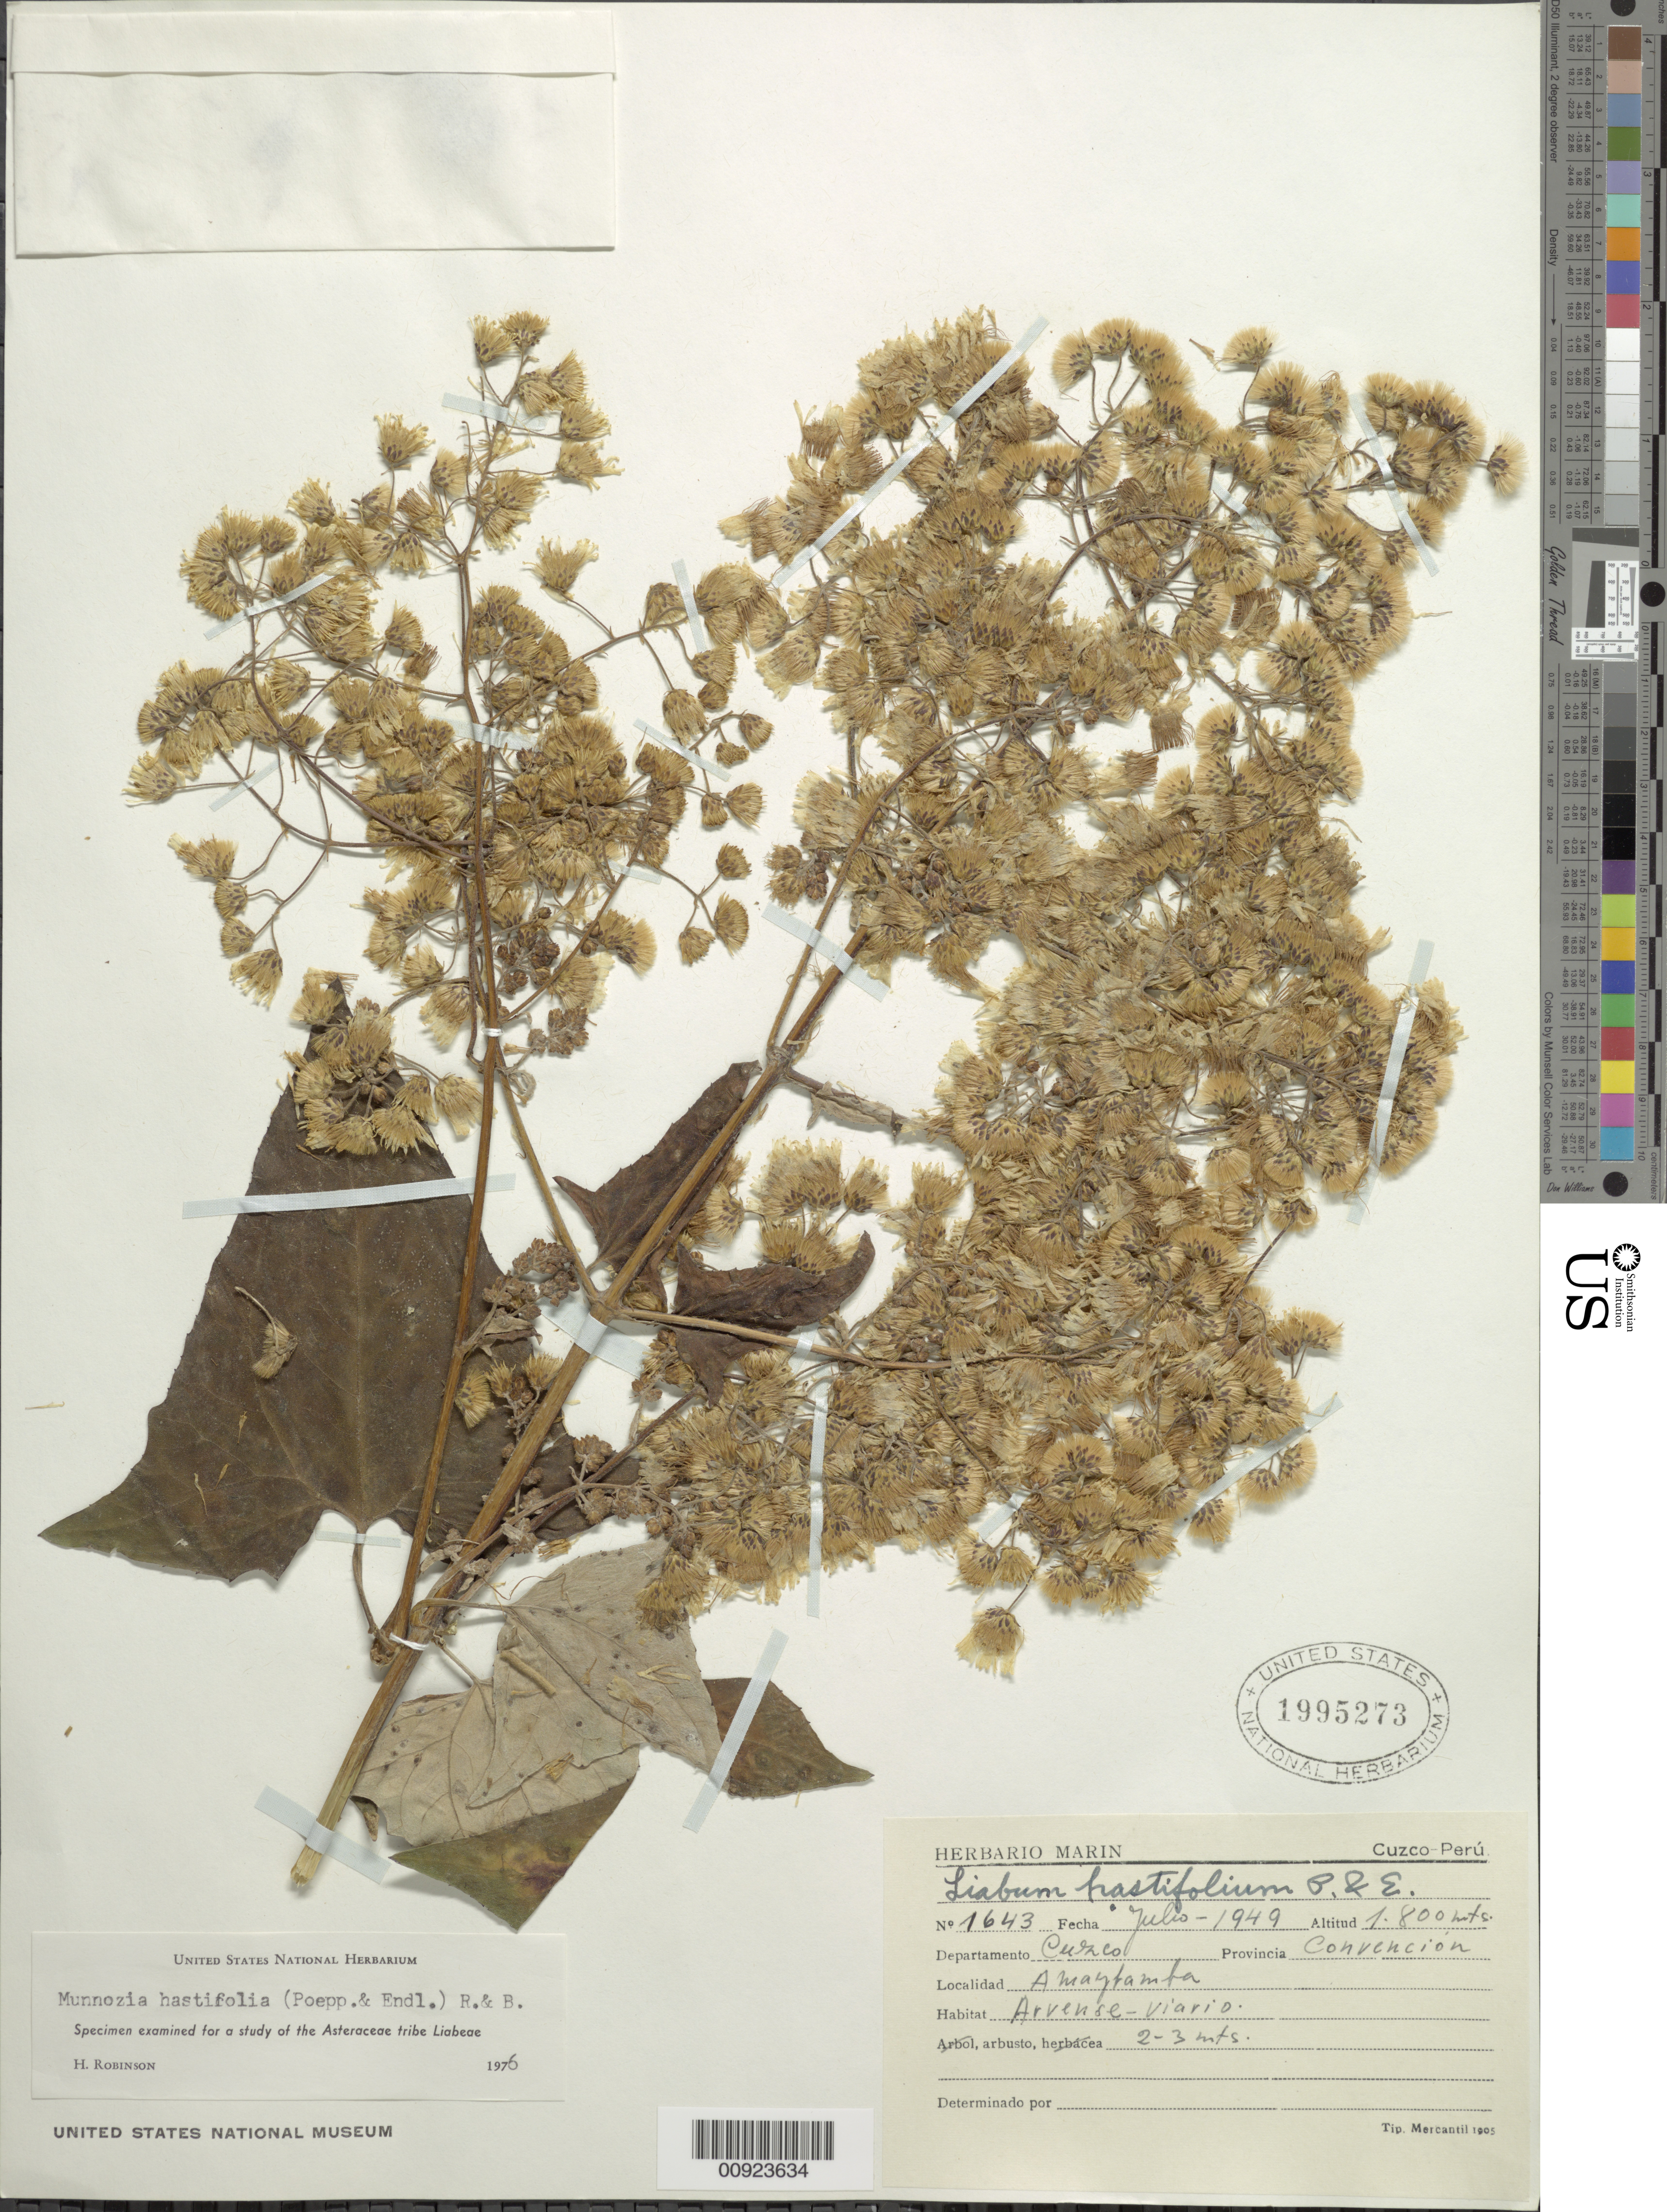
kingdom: Plantae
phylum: Tracheophyta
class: Magnoliopsida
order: Asterales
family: Asteraceae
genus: Munnozia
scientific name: Munnozia hastifolia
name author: (Poepp.) H. Rob. & Brettell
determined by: Robinson, Harold E., (US)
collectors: -. Marin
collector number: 1643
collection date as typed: July 1949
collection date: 1949-07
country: Peru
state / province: Cusco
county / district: La Convención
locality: Amaybamba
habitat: Arvense-viario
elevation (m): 1800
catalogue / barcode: US 1995273